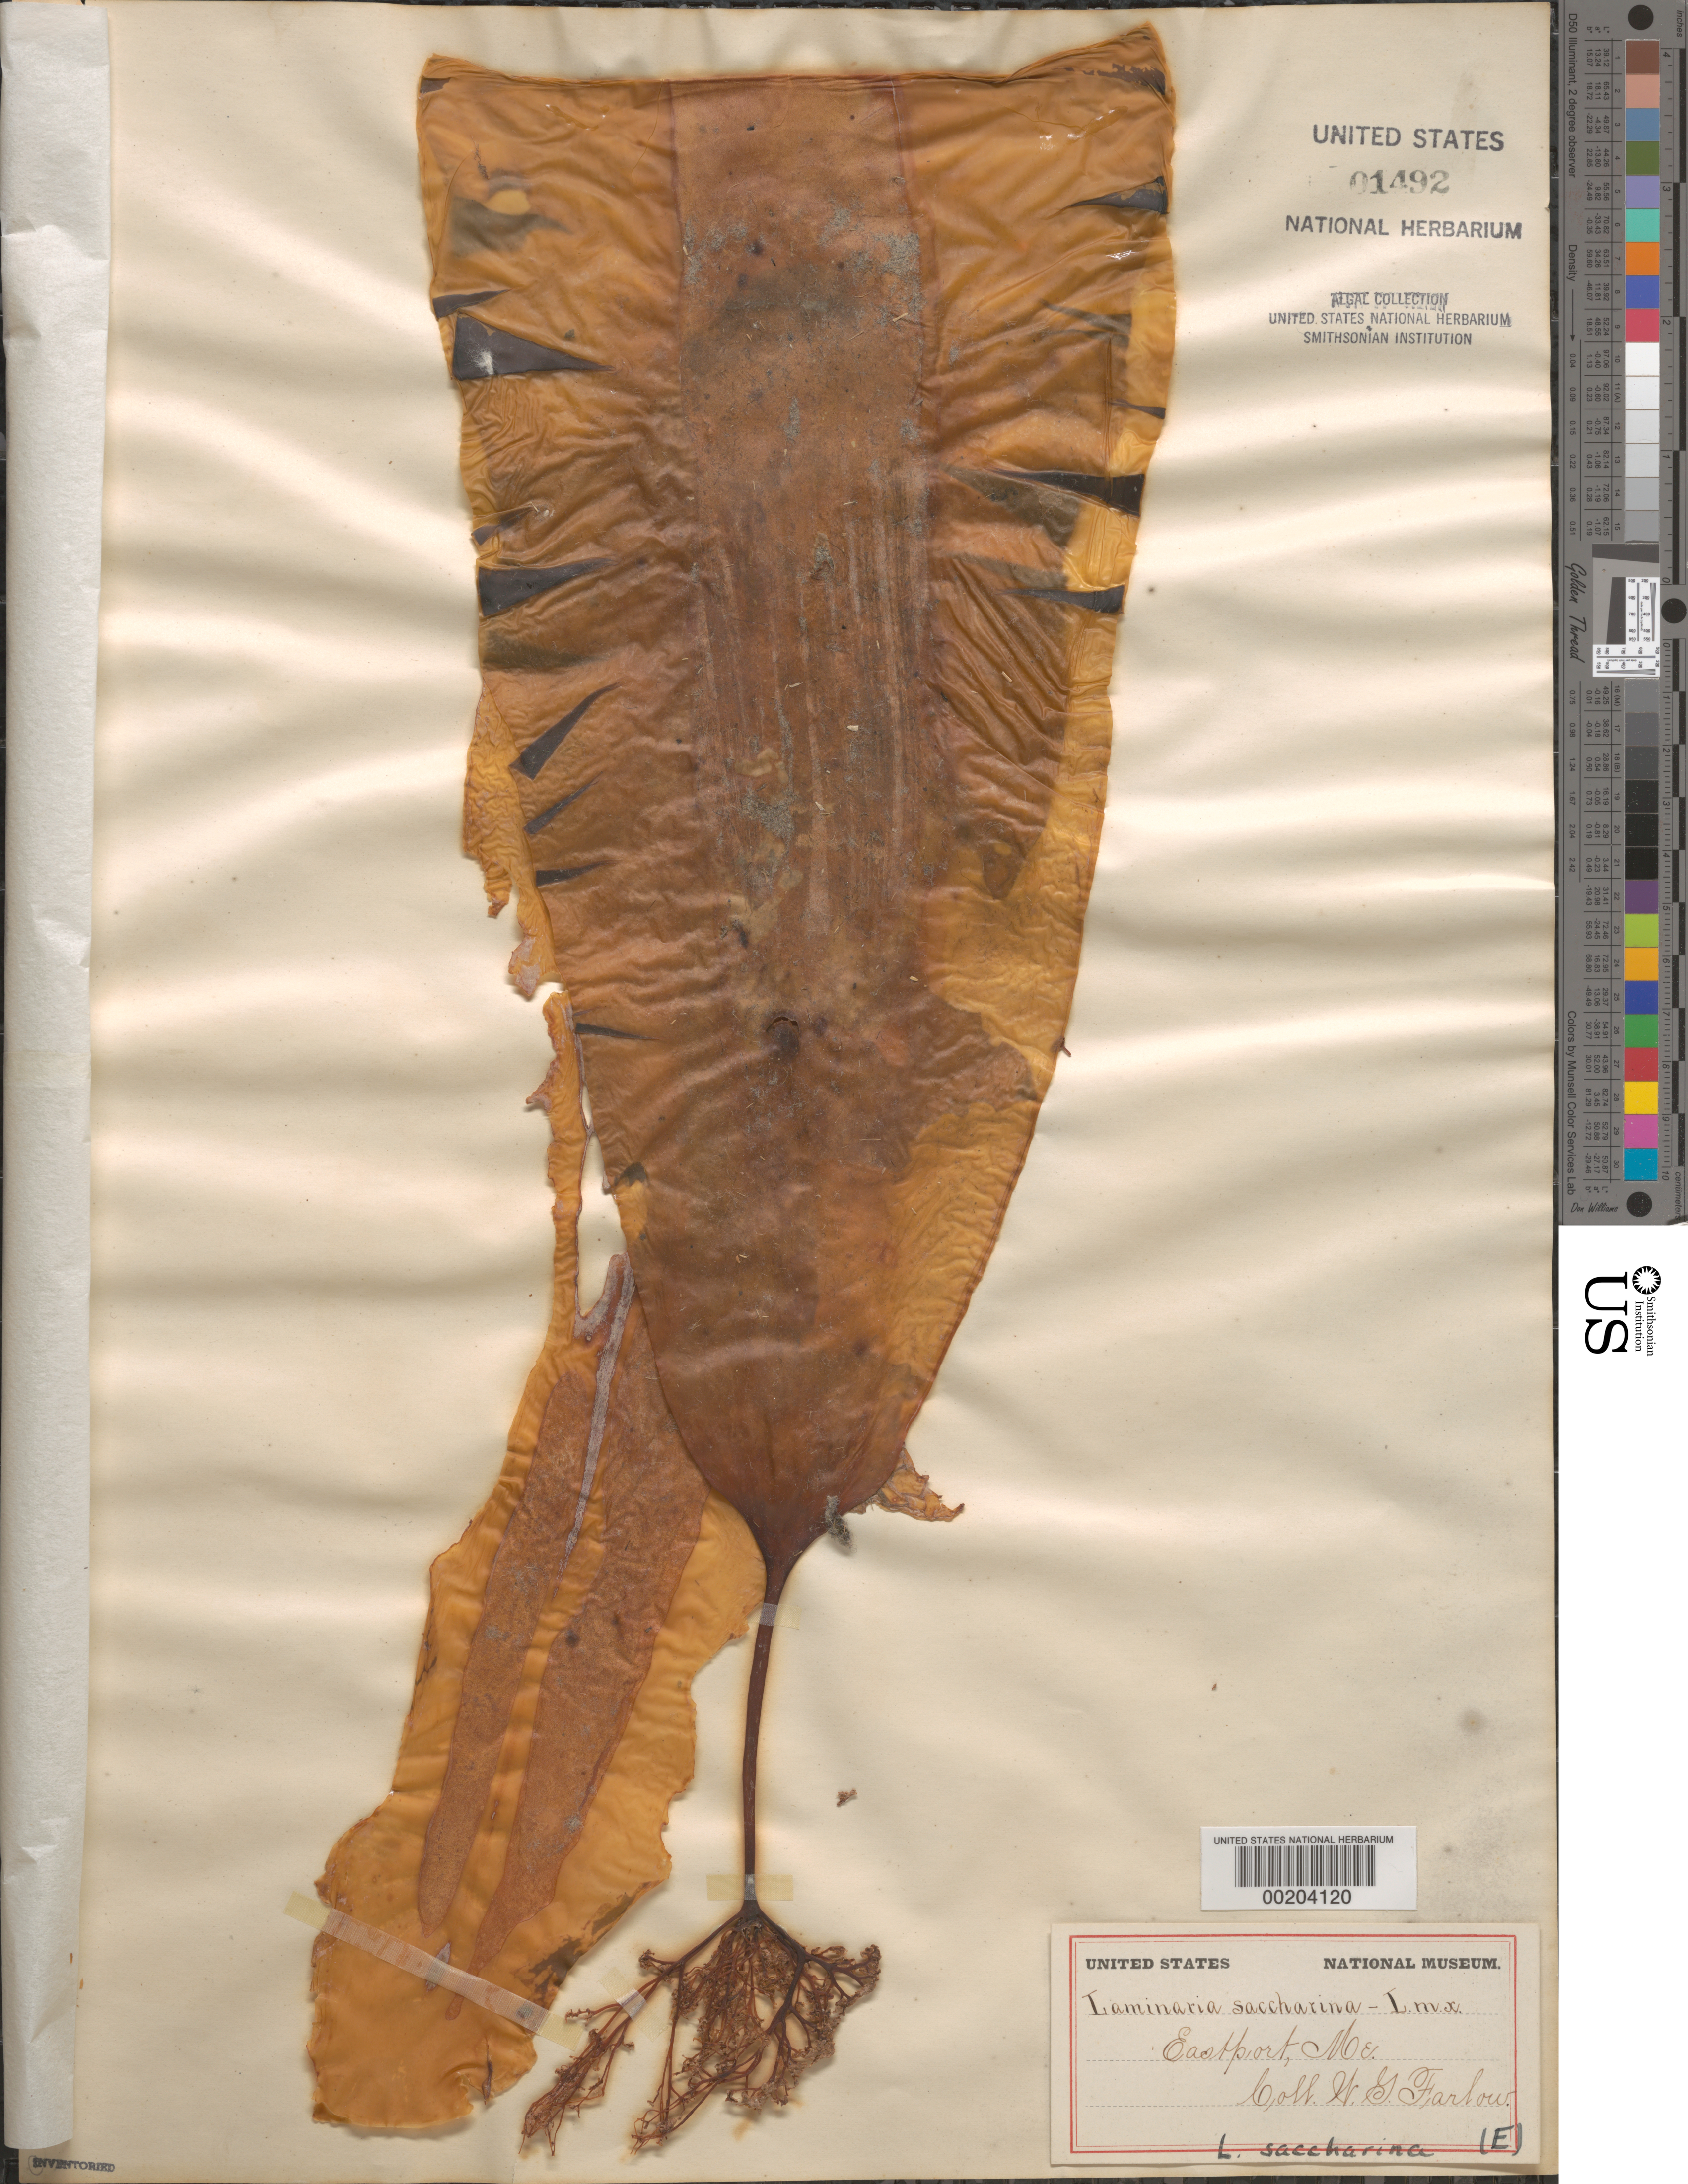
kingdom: Chromista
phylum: Ochrophyta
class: Phaeophyceae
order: Laminariales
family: Laminariaceae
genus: Saccharina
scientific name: Saccharina latissima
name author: C.E. Lane et al.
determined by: Algae name updating Project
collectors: W. G. Farlow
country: United States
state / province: Maine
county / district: Washington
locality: Eastport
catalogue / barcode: US 1492